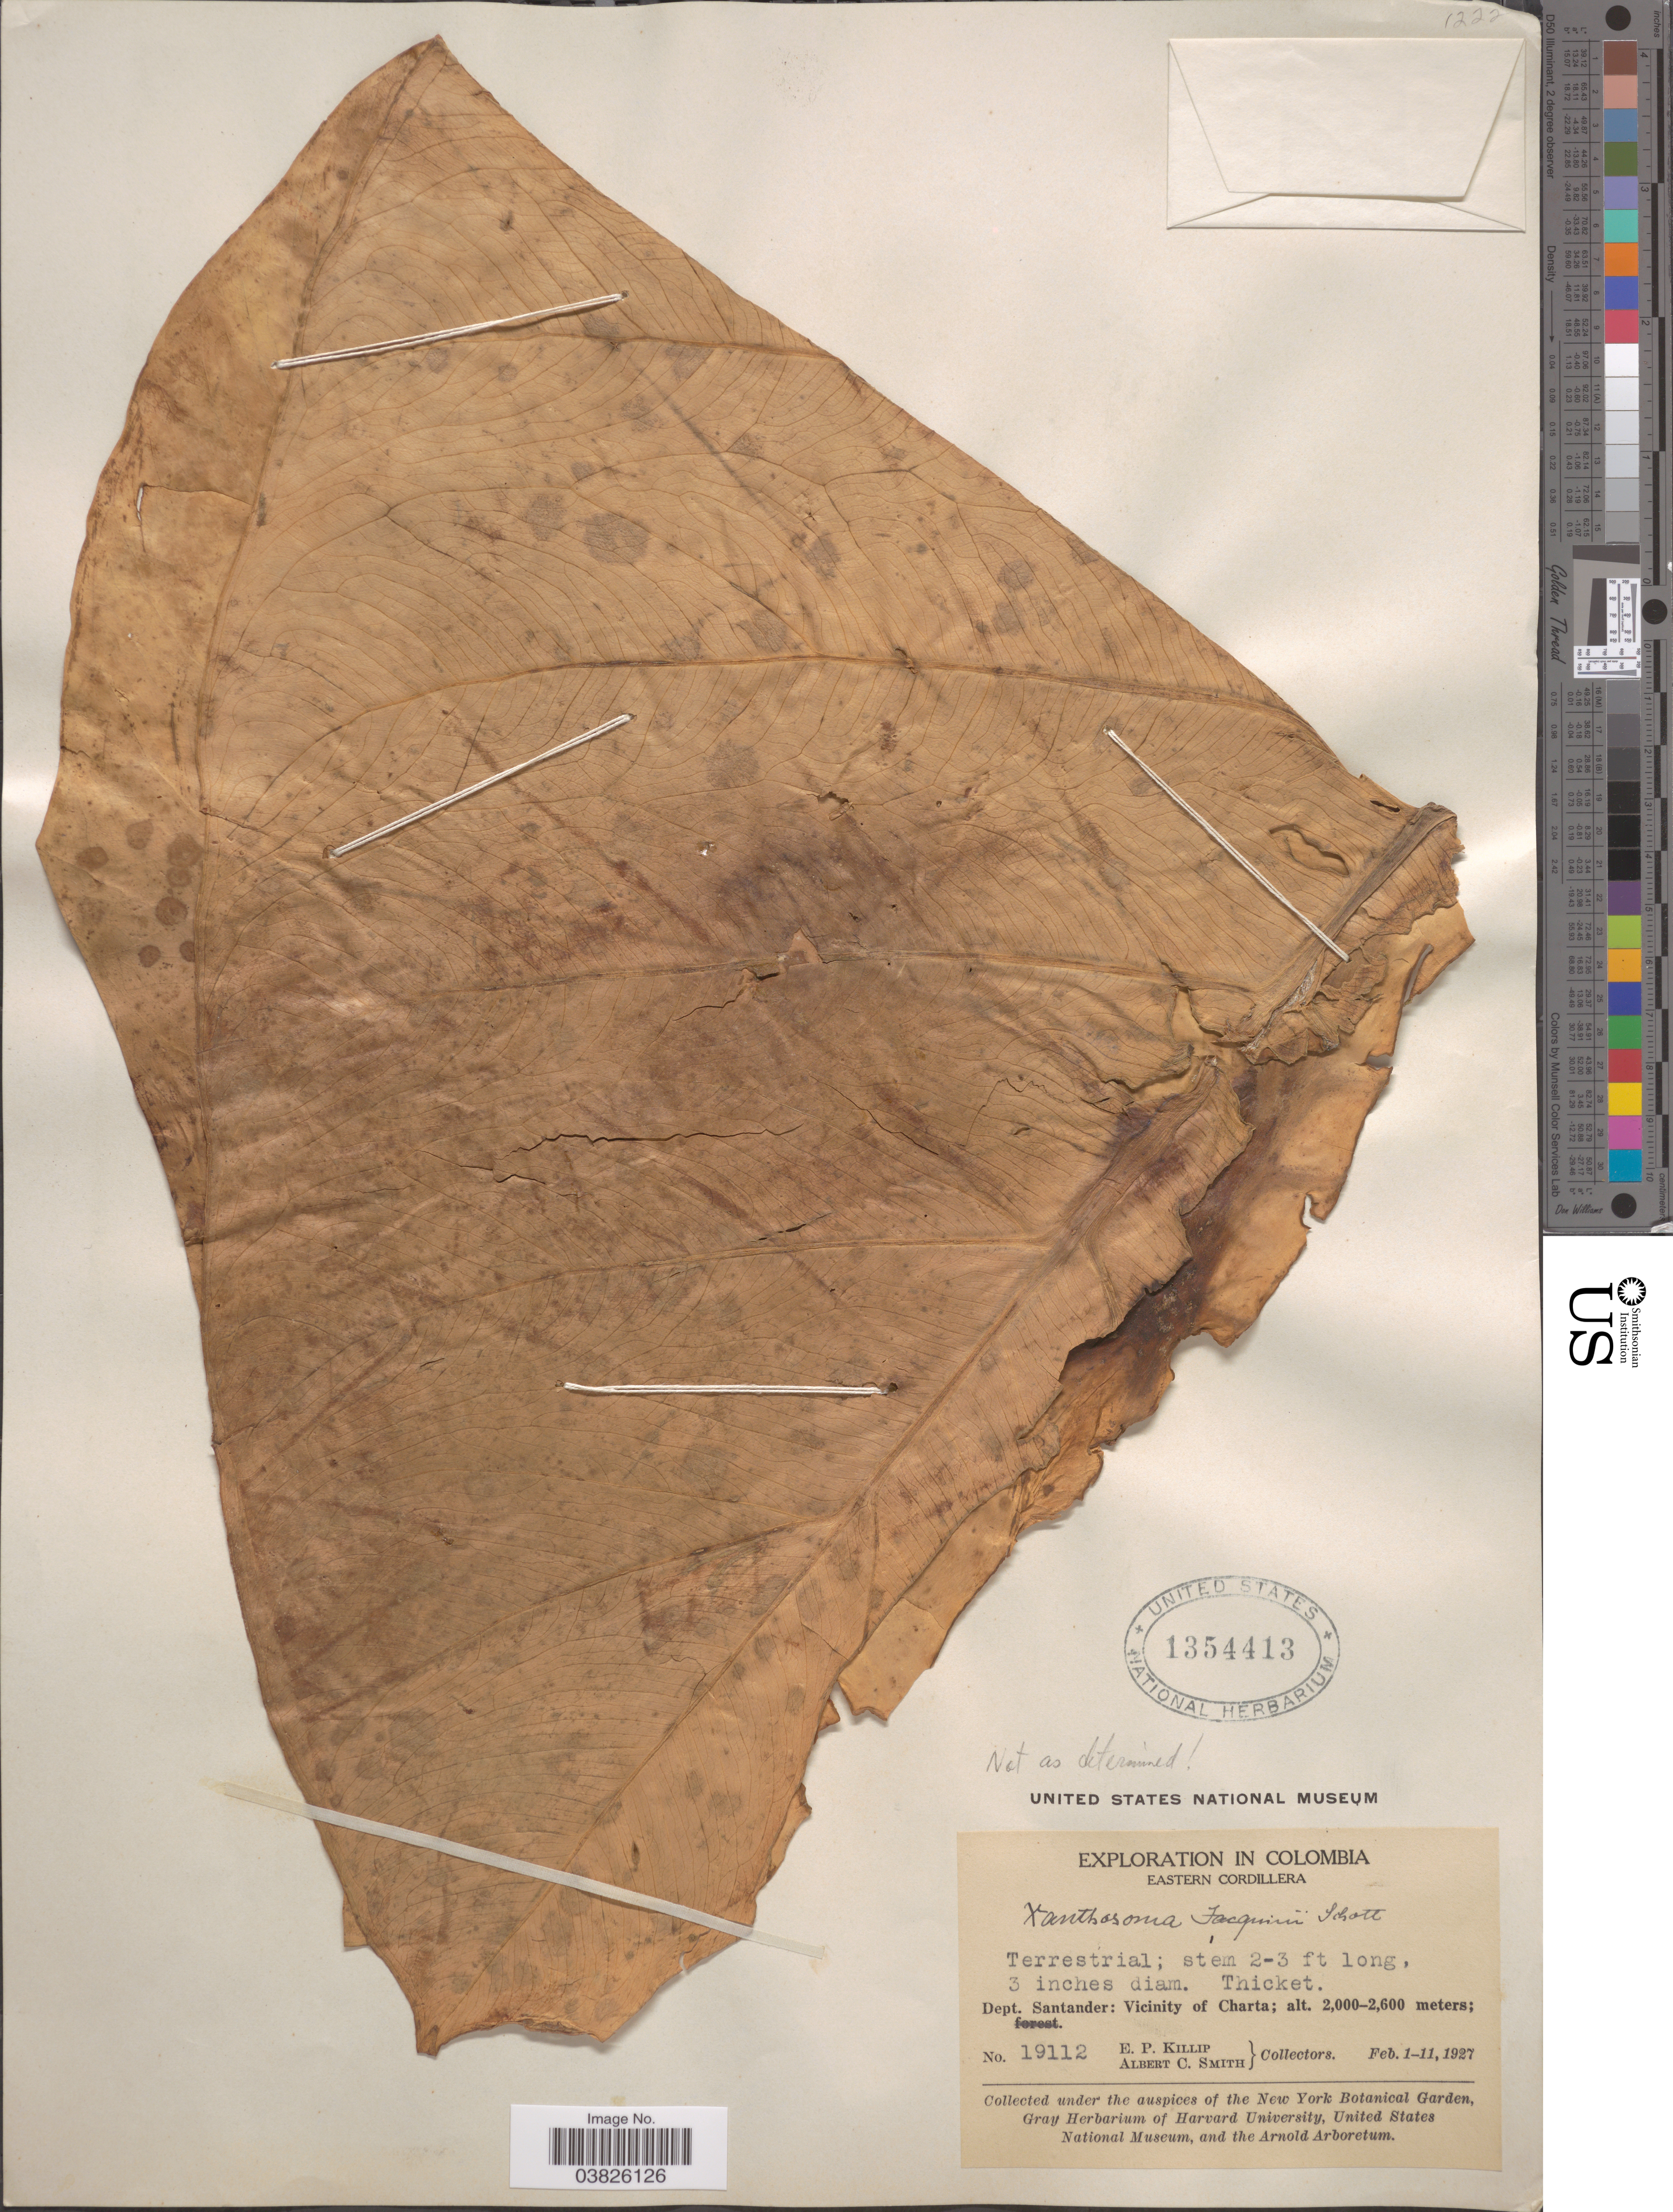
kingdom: Plantae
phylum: Tracheophyta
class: Liliopsida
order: Alismatales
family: Araceae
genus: Xanthosoma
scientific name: Xanthosoma sp.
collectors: E. P. Killip & A. C. Smith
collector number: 19112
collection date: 1927-02-01/1927-02-11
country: Colombia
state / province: Santander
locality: Eastern Cordillera. Dept. Santander: Vicinity of Charta.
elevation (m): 2000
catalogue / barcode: US 1354413